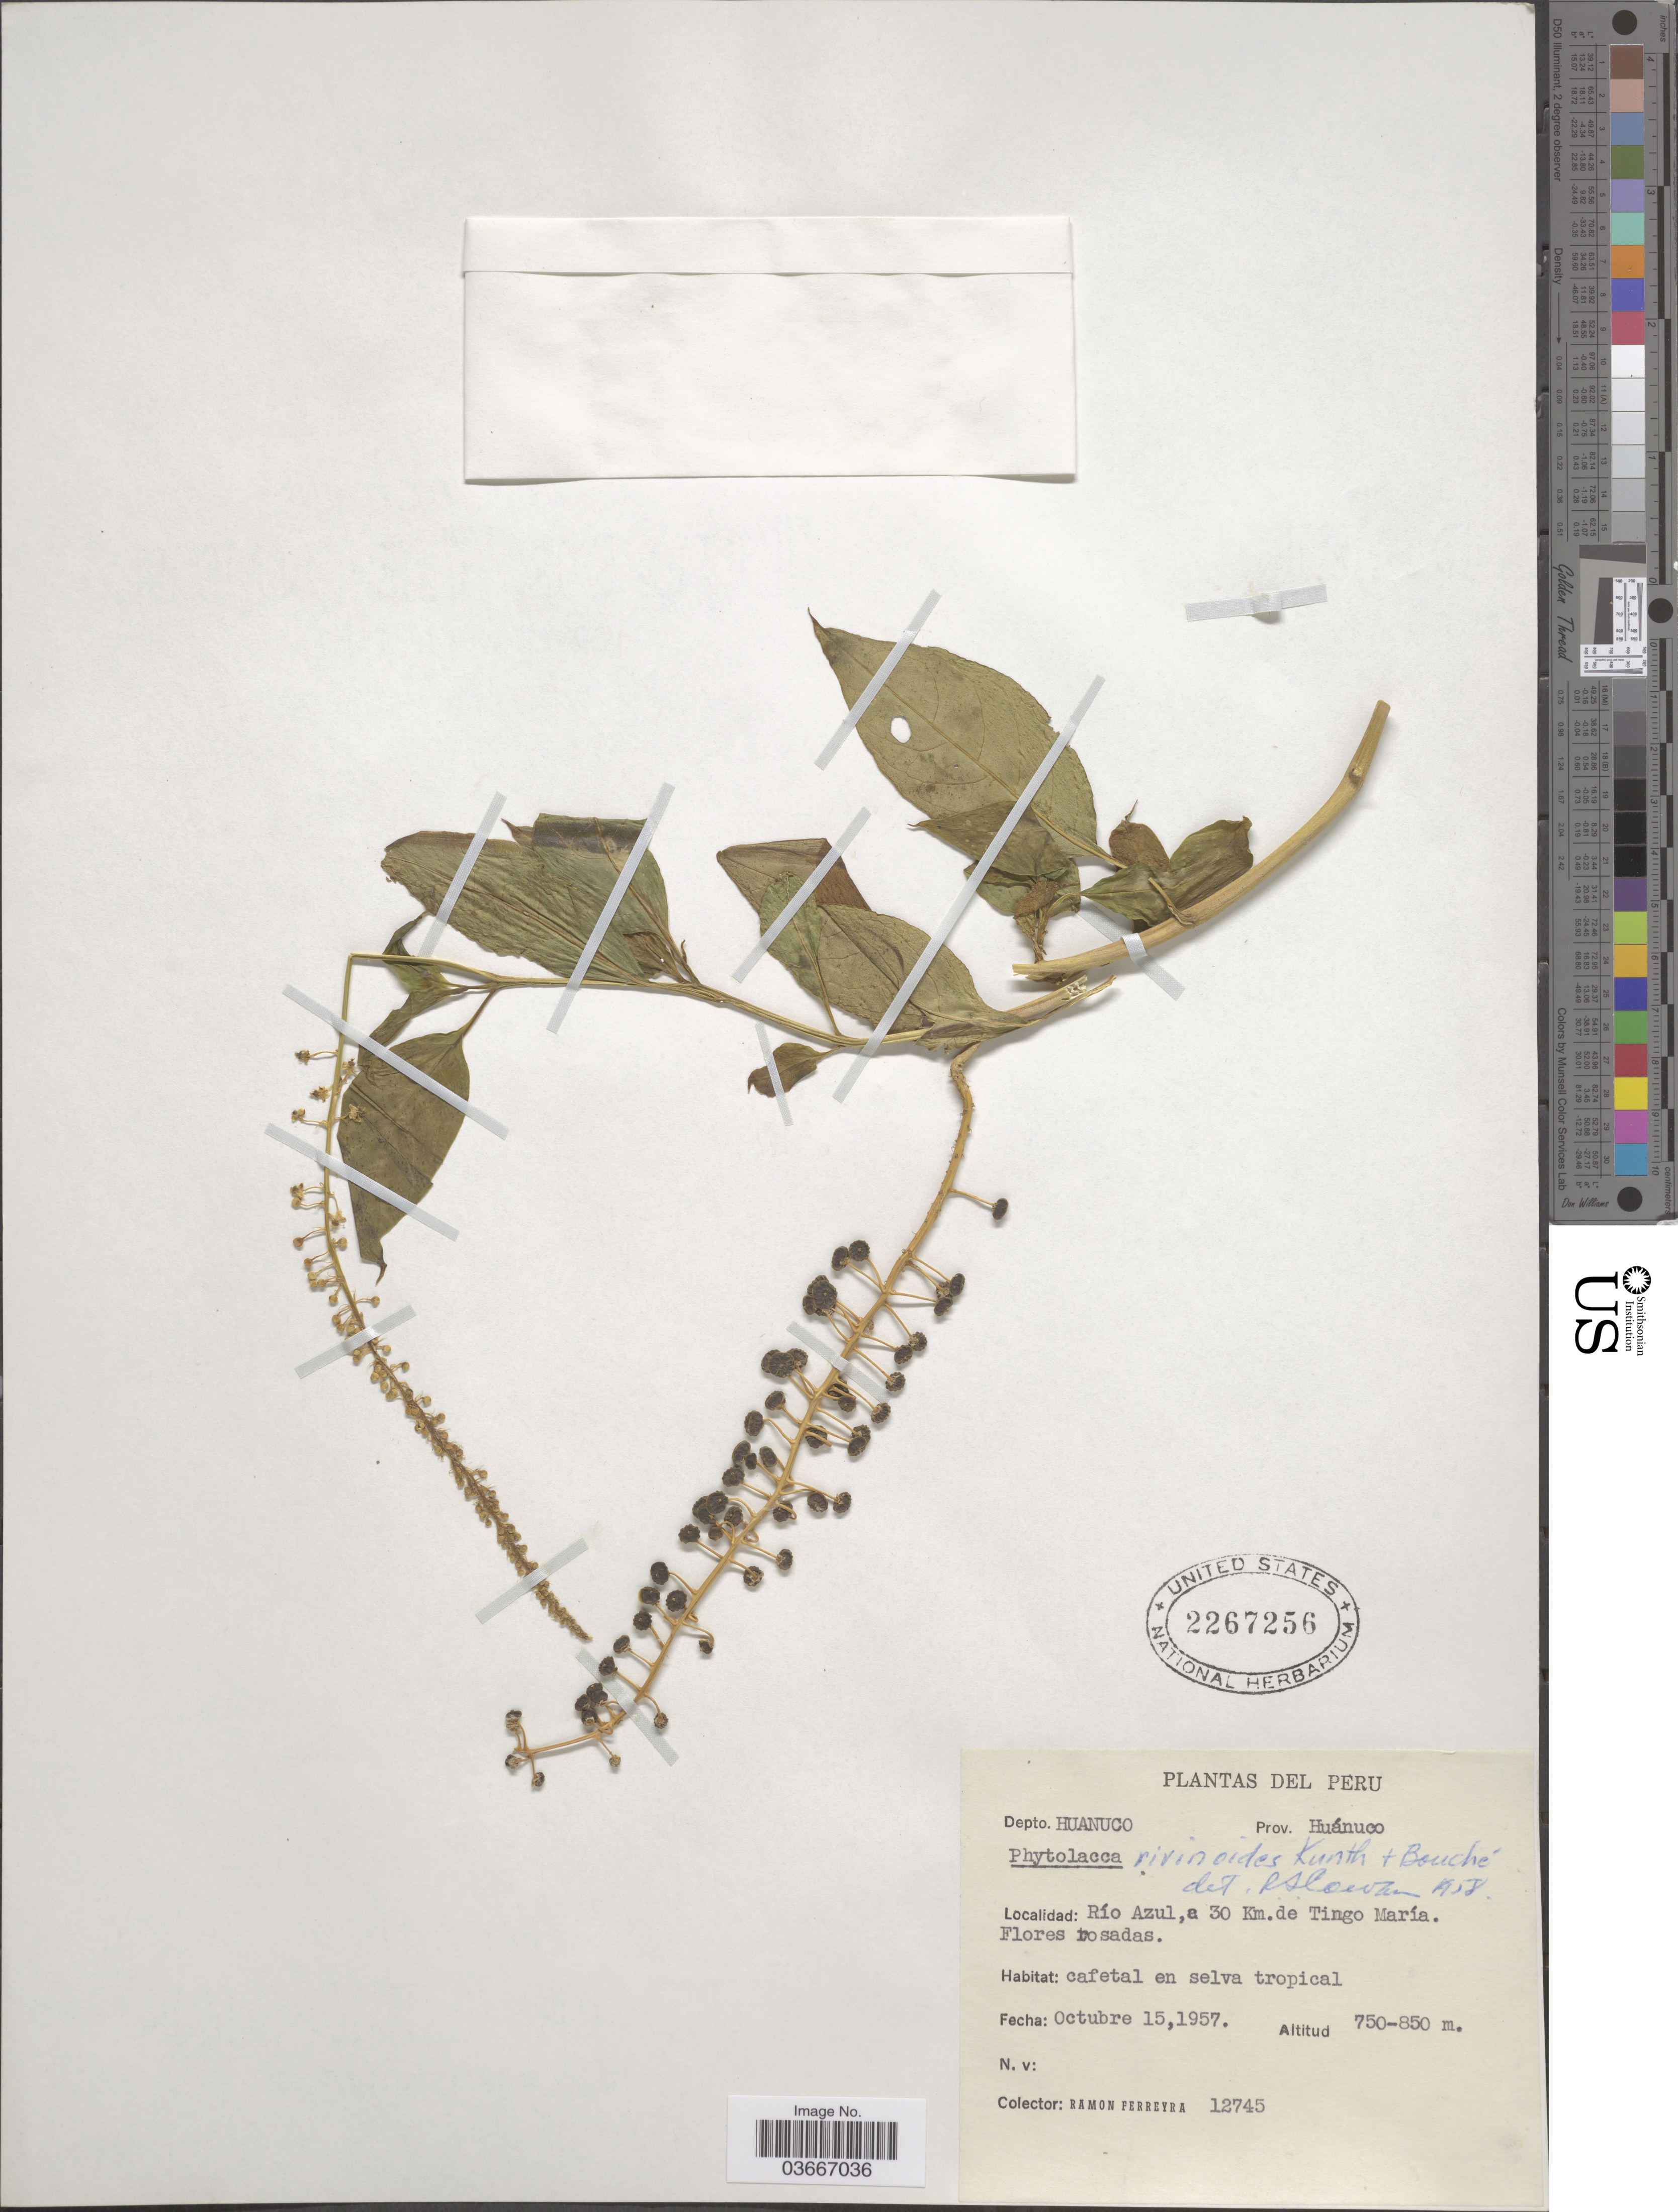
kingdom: Plantae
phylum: Tracheophyta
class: Magnoliopsida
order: Caryophyllales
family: Phytolaccaceae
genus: Phytolacca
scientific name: Phytolacca rivinoides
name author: Kunth & C.D. Bouché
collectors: R. A. Ferreyra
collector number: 12745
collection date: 1957-10-15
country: Peru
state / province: Huánuco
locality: Depto. Huanuco. Río Azul, a 30 Km. de Tingo María.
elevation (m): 750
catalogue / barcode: US 2267256